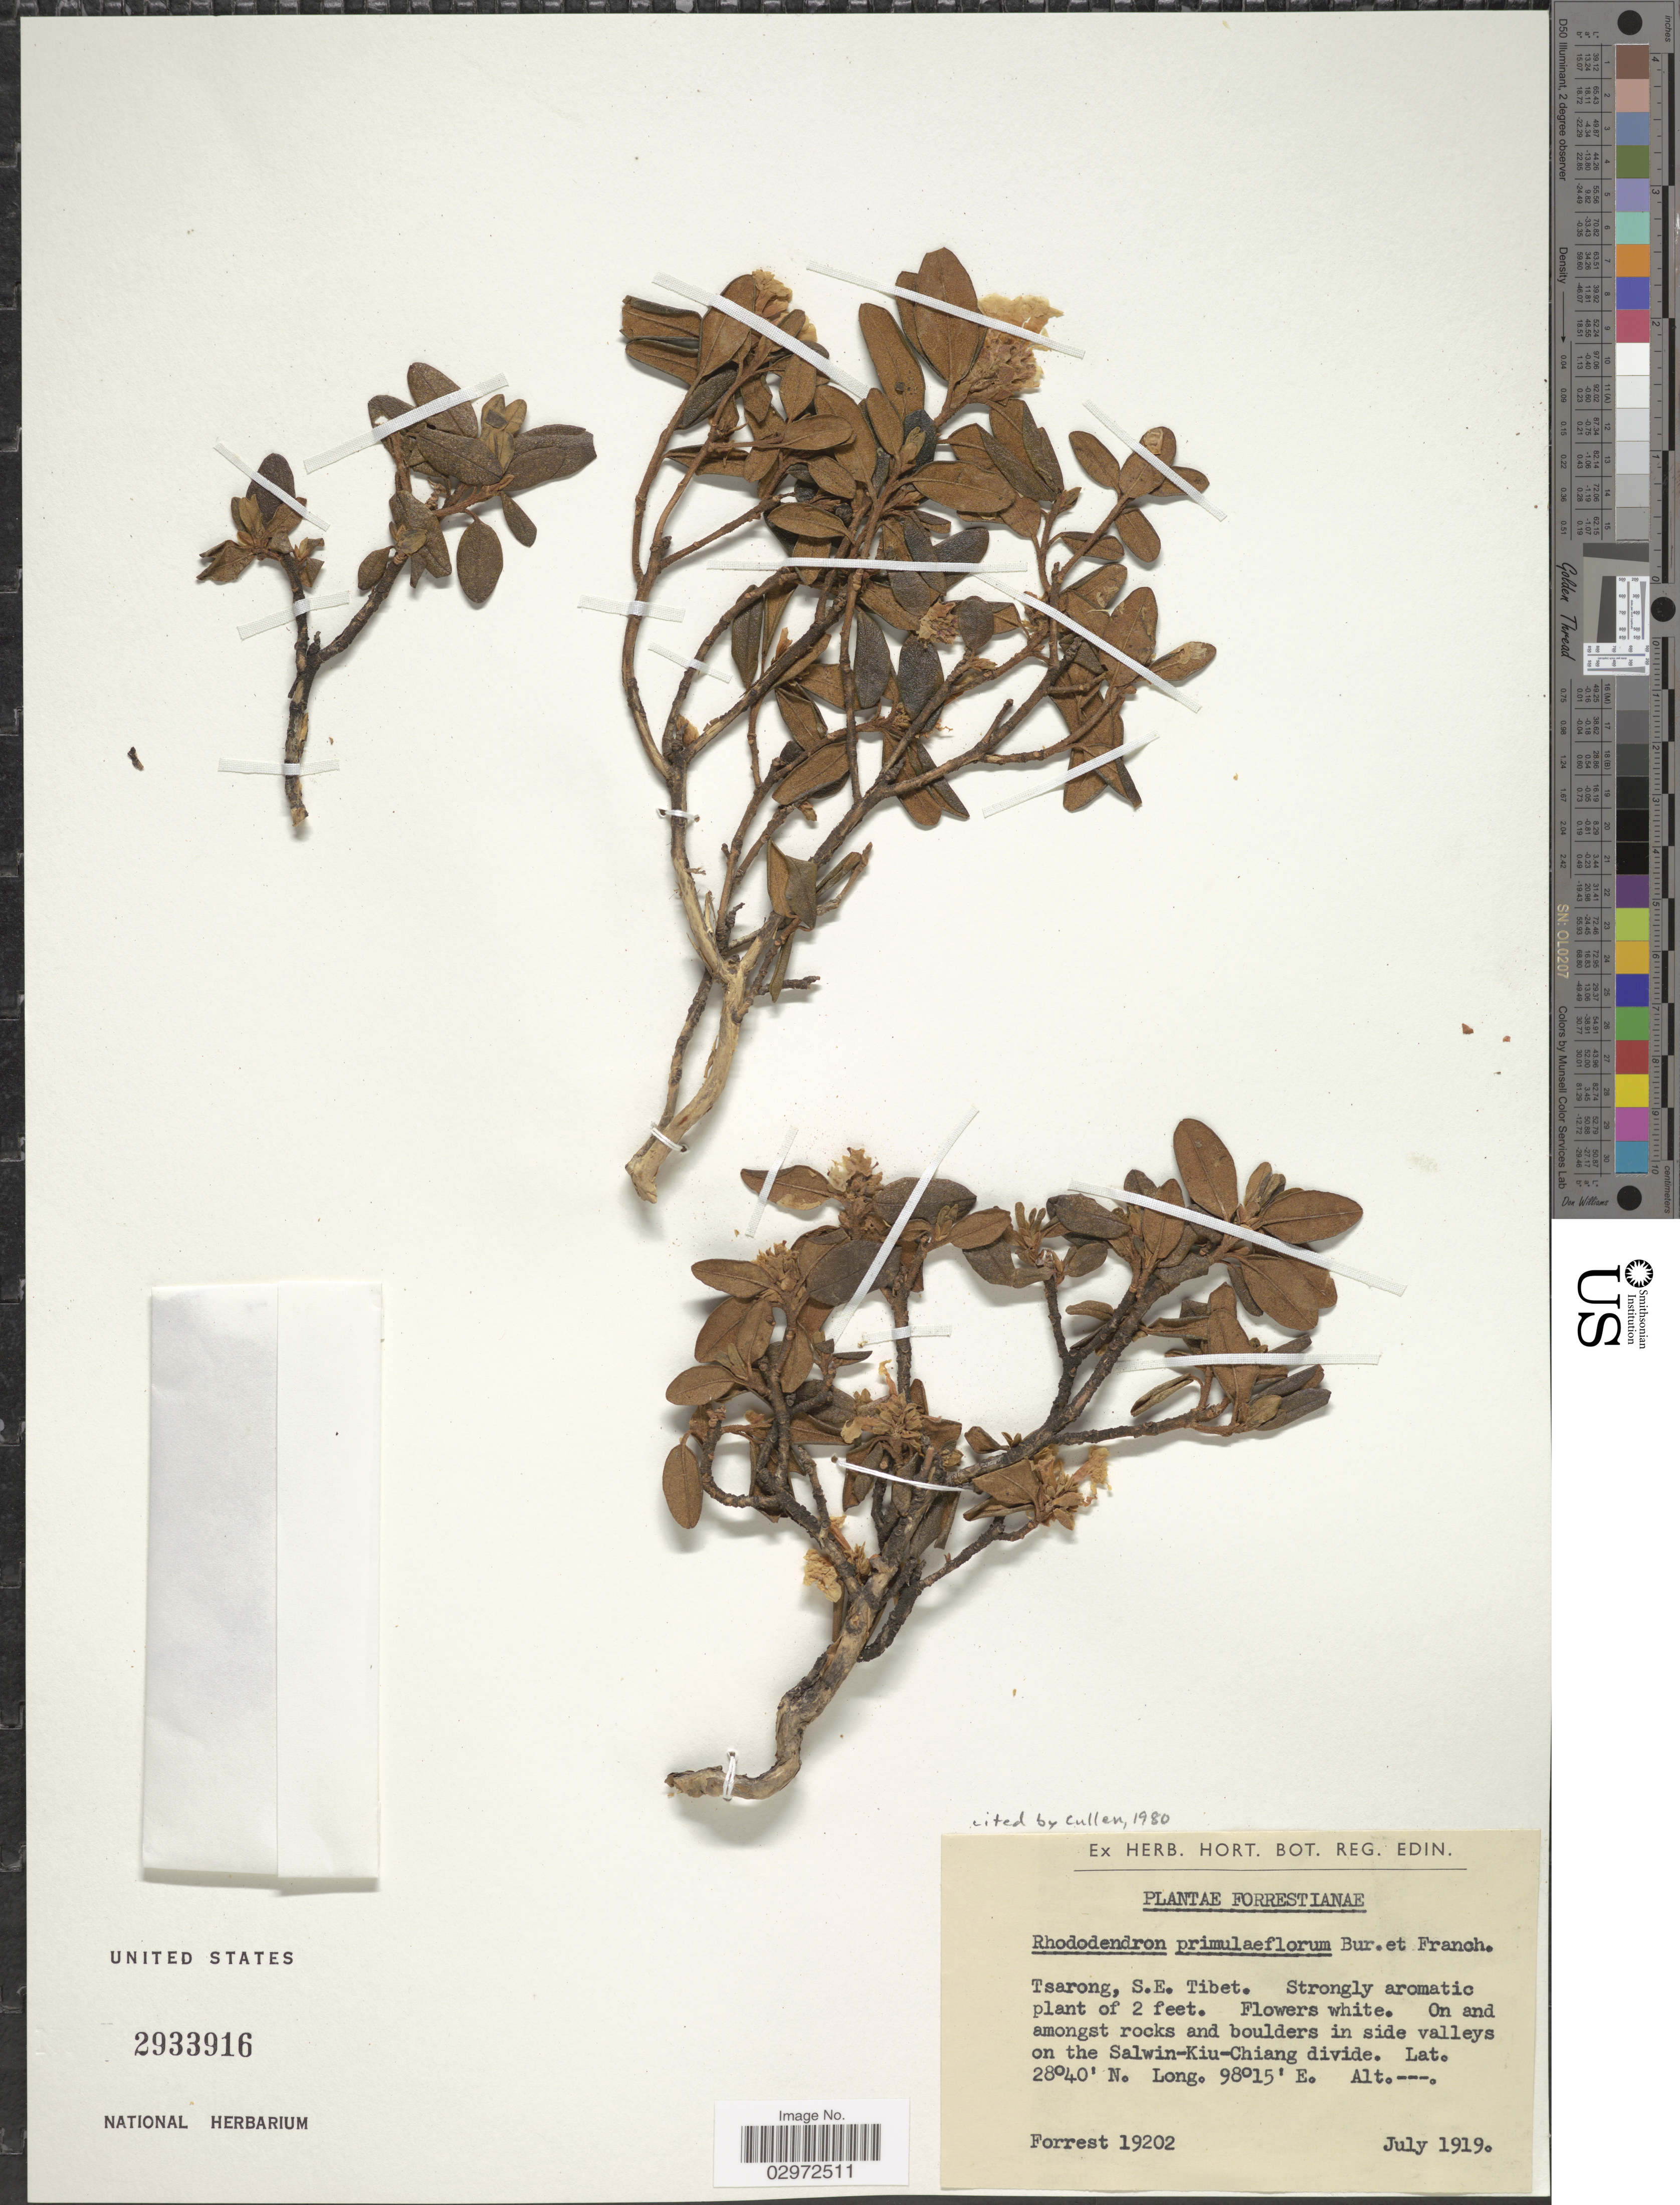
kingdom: Plantae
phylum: Tracheophyta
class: Magnoliopsida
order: Ericales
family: Ericaceae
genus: Rhododendron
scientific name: Rhododendron primuliflorum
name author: É. Bureau & Franch.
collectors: -. Forrest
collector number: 19202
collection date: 1919-07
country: China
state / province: Xizang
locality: Tsarong, S.E. Tibet, On and amongst rocks and boulders in side valleys on the Salwin-Kiu-Chiang divide.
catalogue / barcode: US 2933916